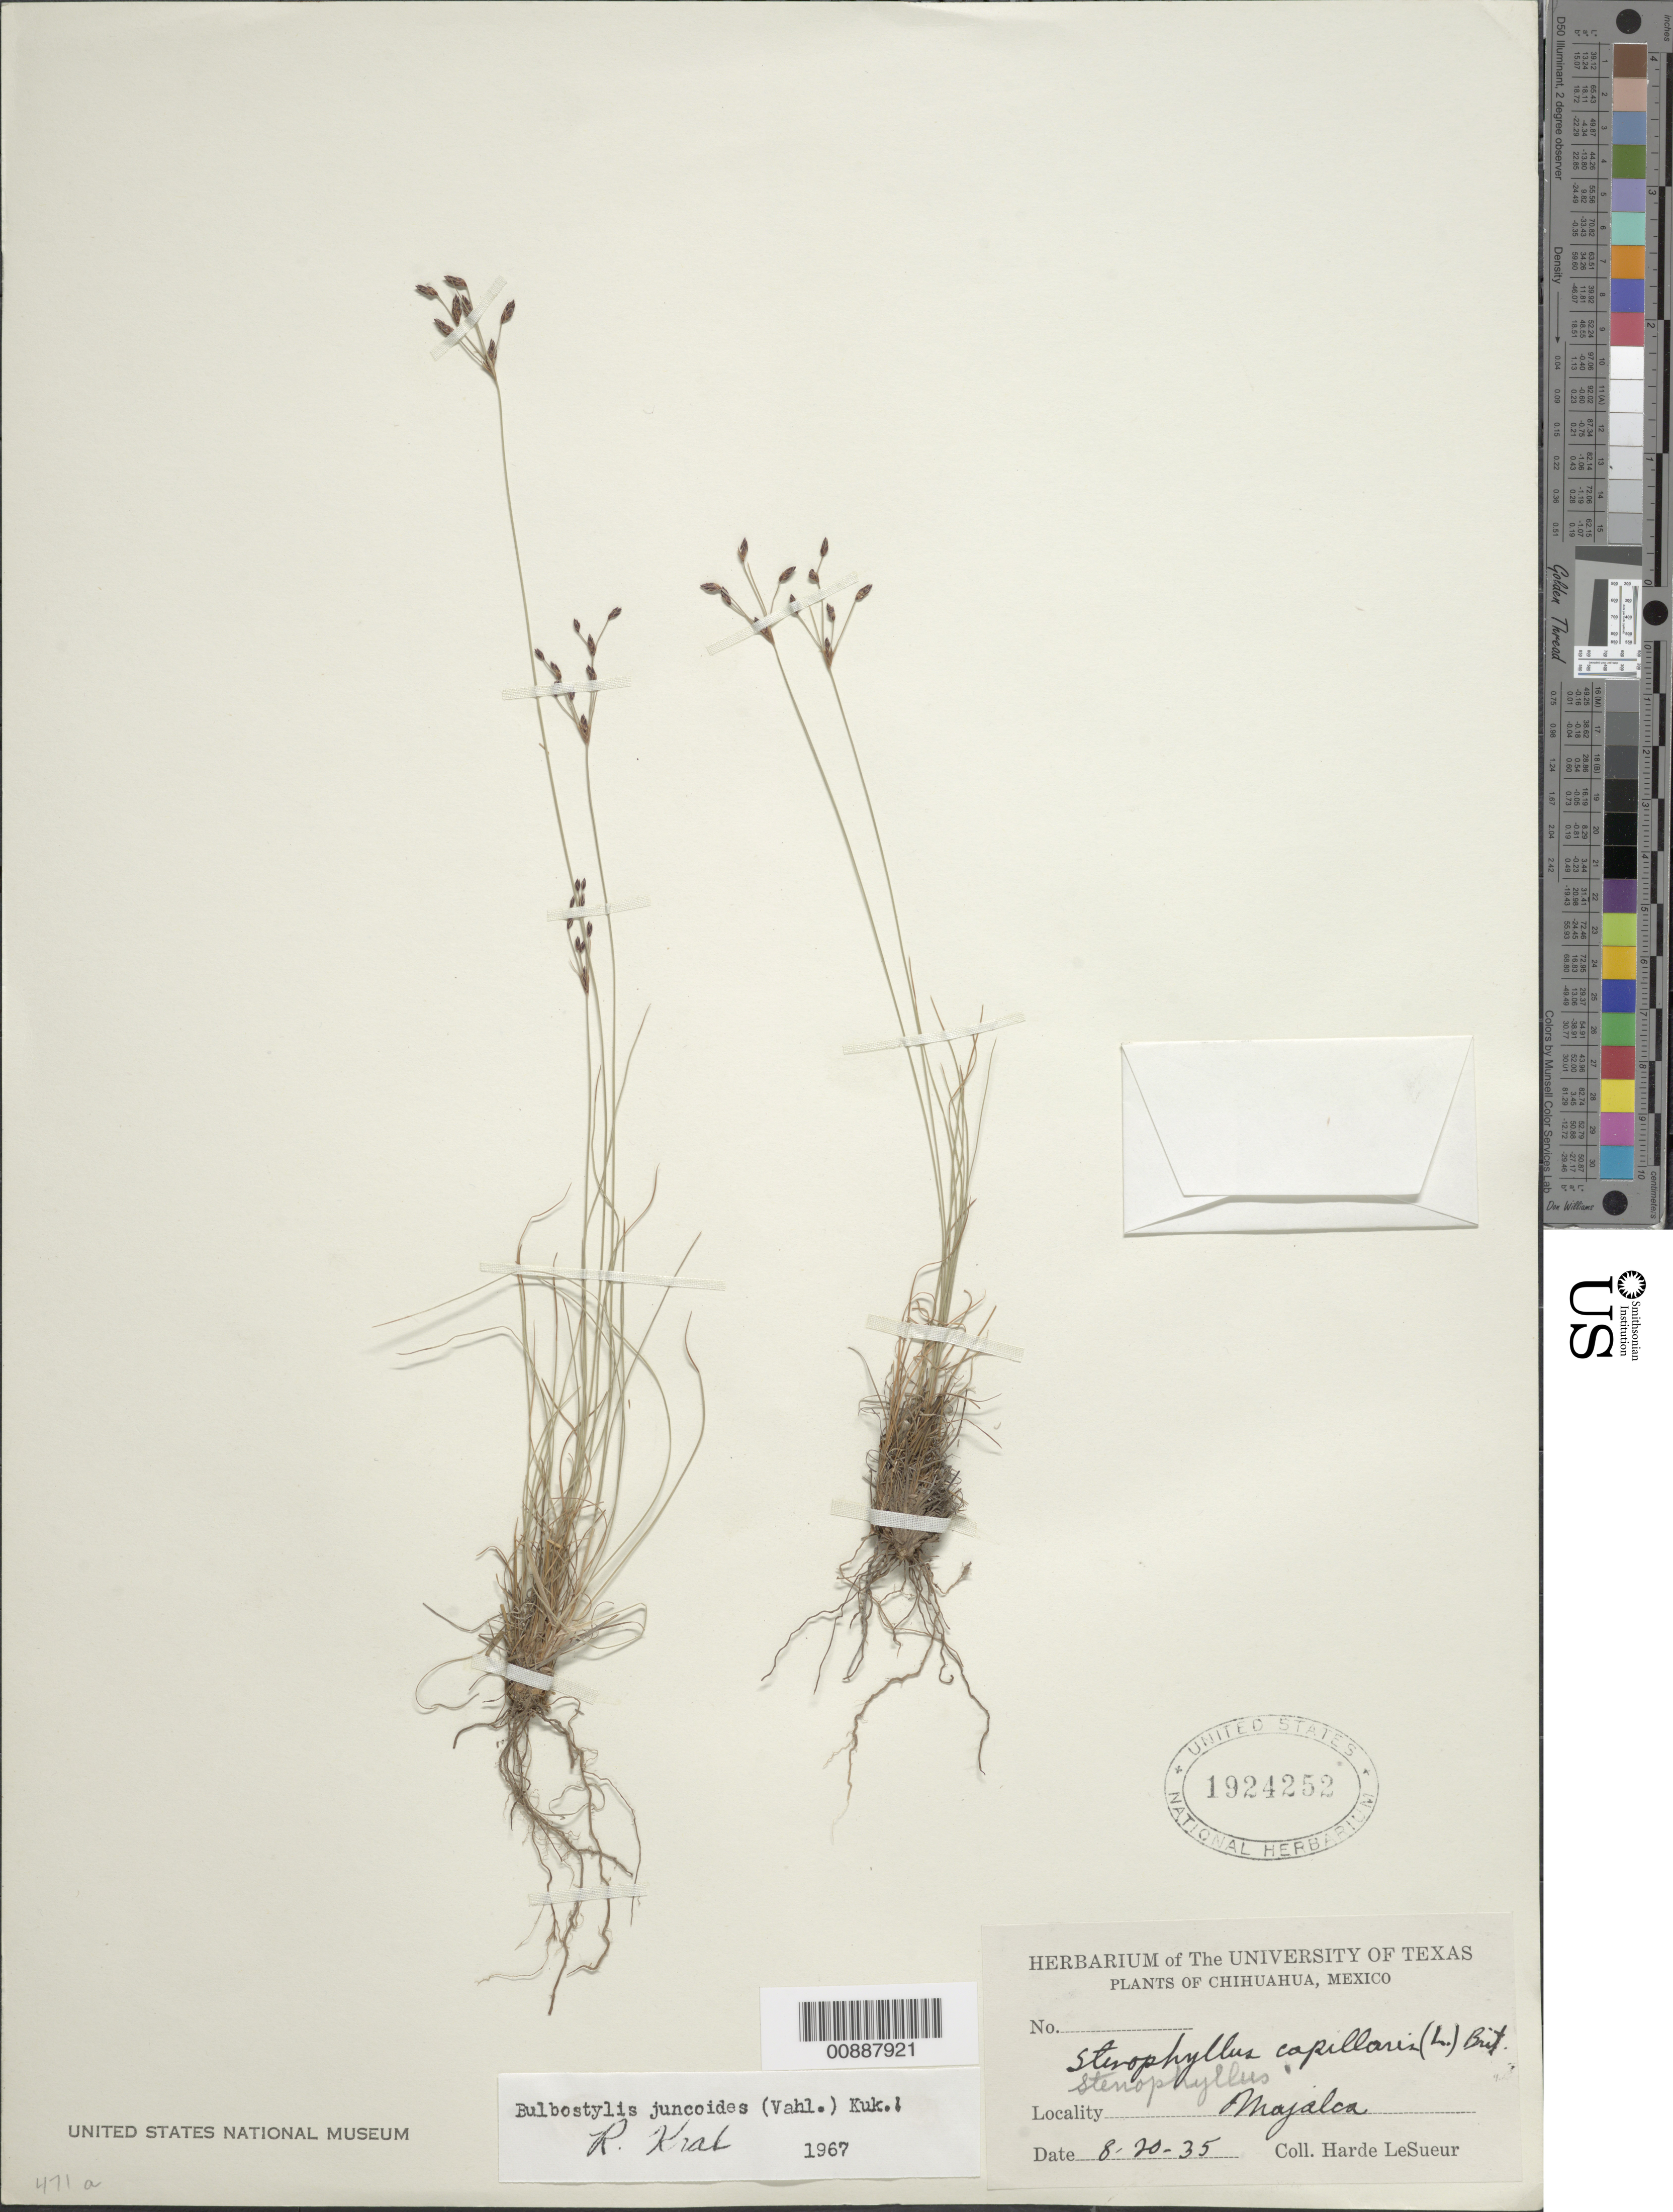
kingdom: Plantae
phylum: Tracheophyta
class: Liliopsida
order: Poales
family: Cyperaceae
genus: Bulbostylis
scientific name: Bulbostylis juncoides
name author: (Vahl) Kük. ex Herter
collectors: D. H. LeSueur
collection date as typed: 20 Aug 1935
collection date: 1935-08-20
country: Mexico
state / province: Chihuahua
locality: Majalca, Chihuahua.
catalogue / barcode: US 1924252